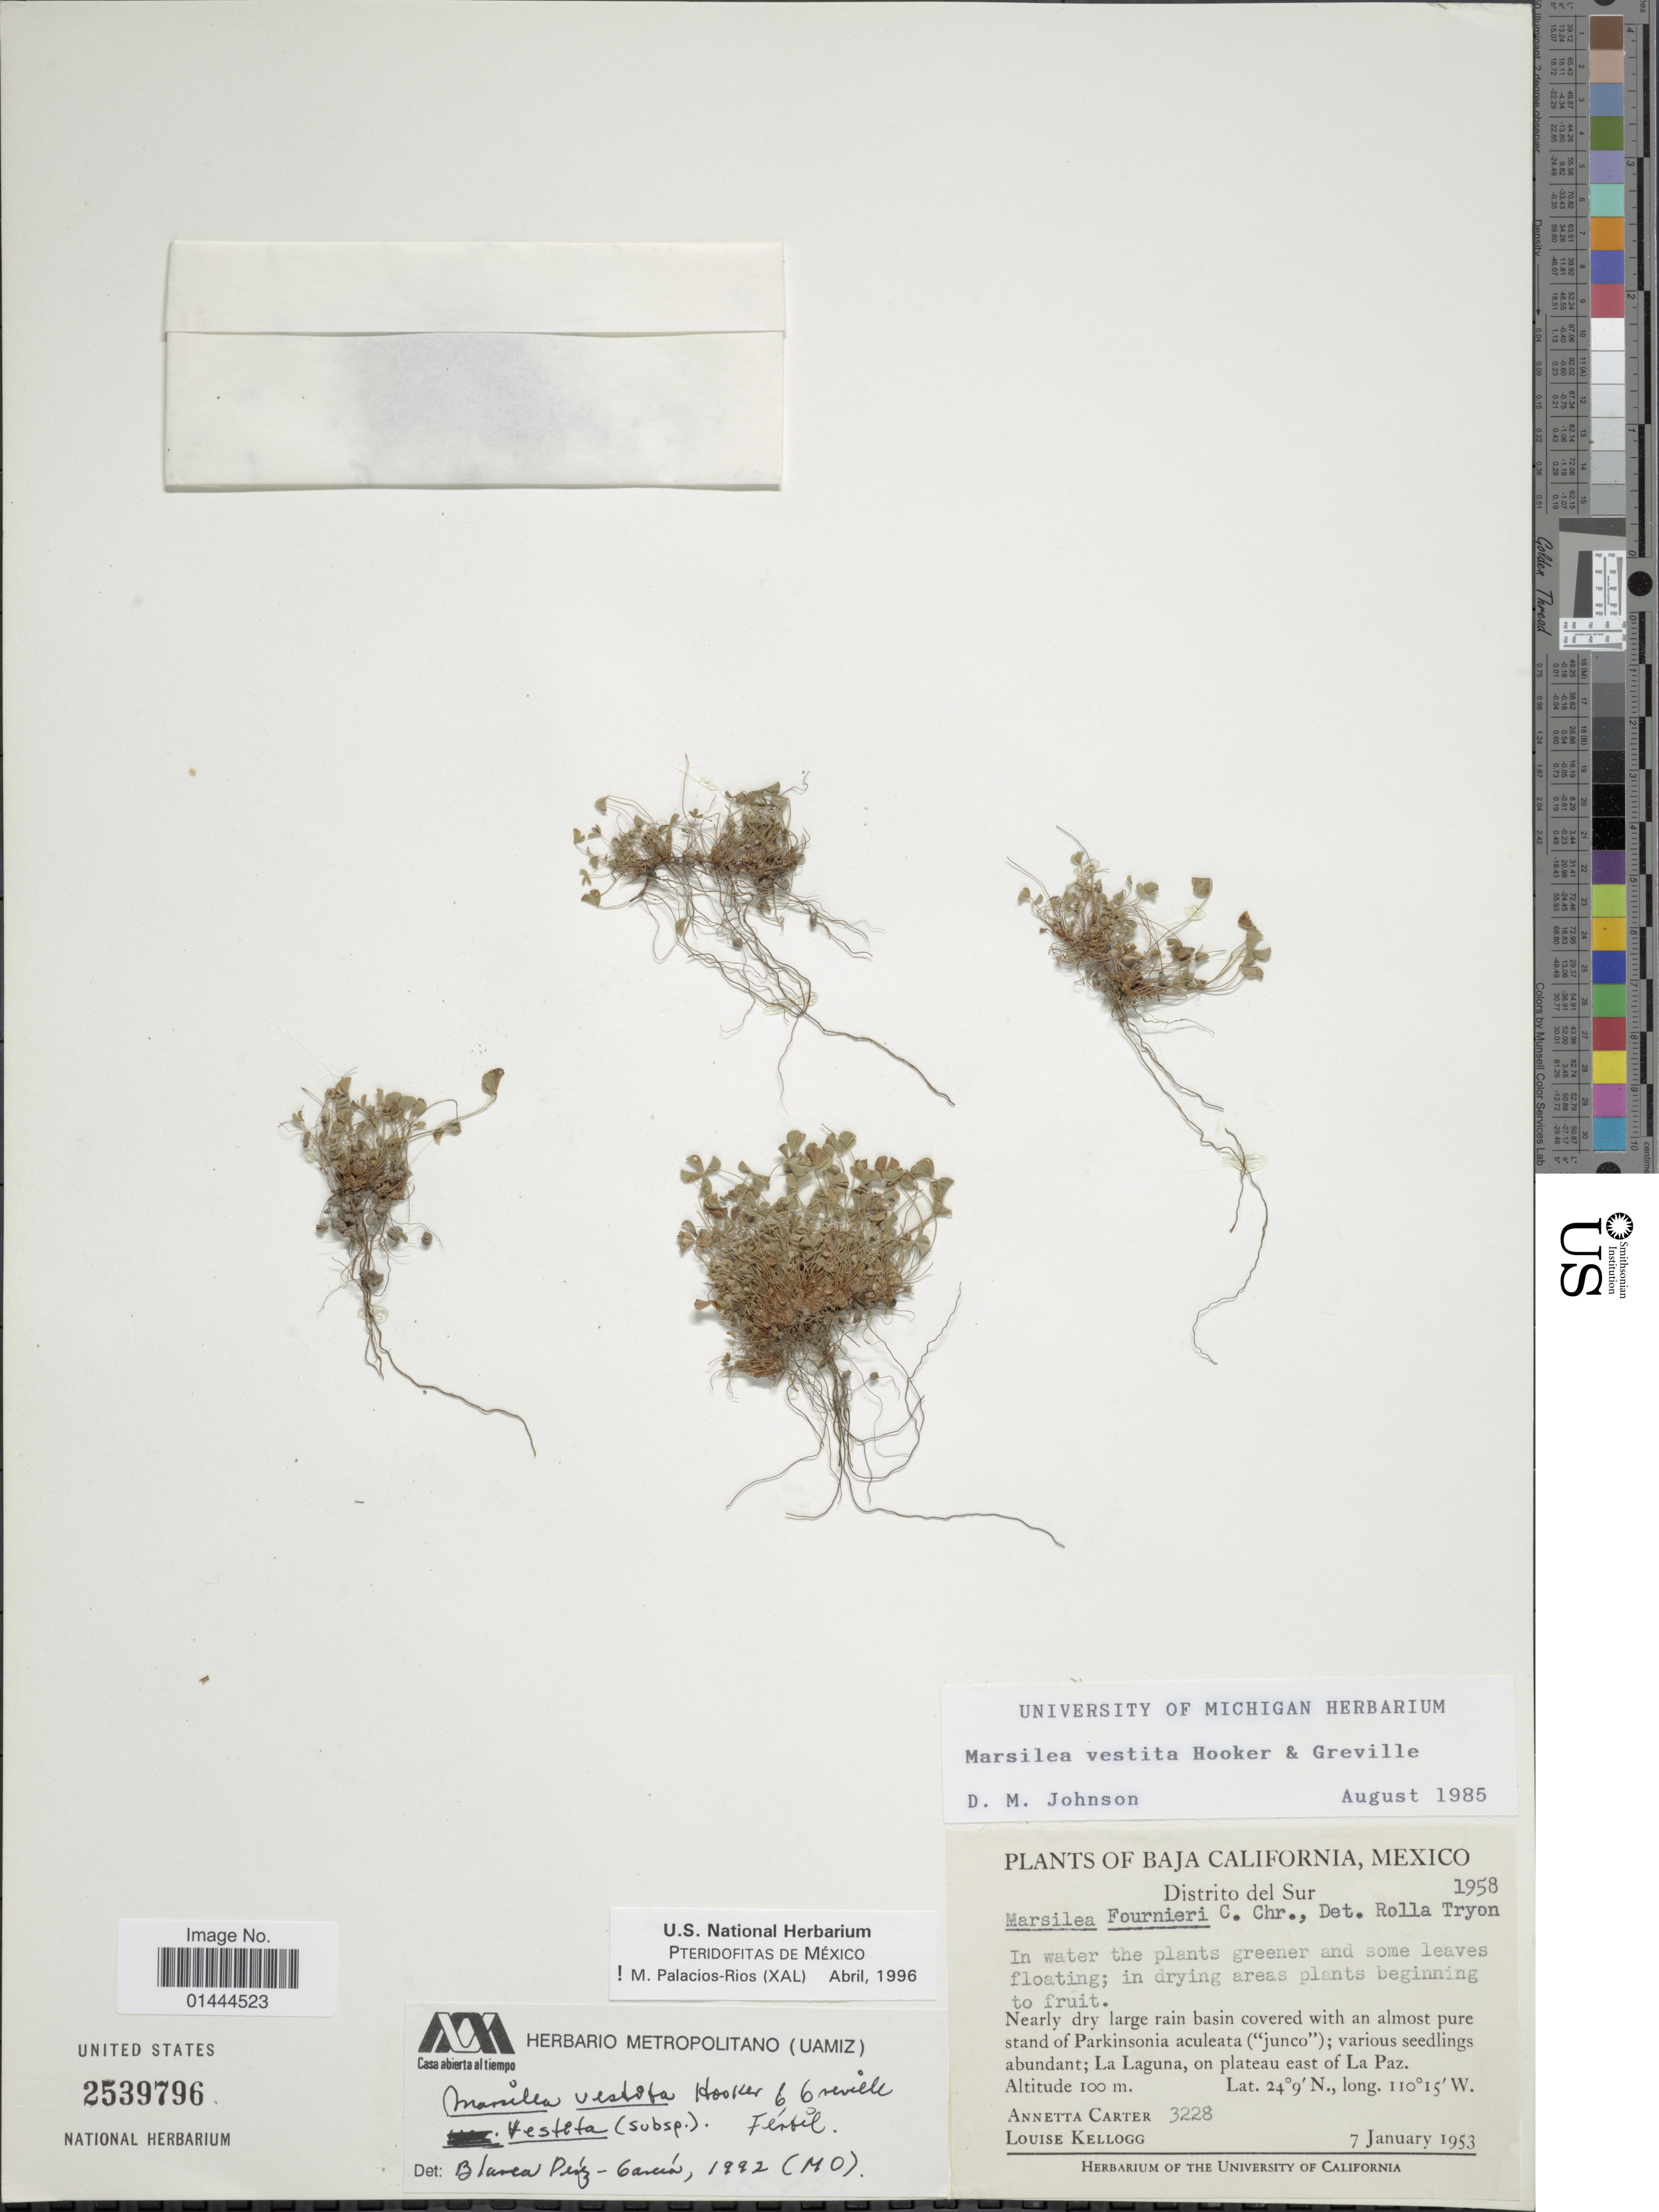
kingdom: Plantae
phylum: Tracheophyta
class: Polypodiopsida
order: Salviniales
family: Marsileaceae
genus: Marsilea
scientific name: Marsilea vestita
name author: Hook. & Grev.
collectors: A. M. Carter & L. Kellogg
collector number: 3228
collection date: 1953-01-07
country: Mexico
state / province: Baja California Sur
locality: La Laguna, on plateau east of La Paz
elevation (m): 100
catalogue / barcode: US 2539796